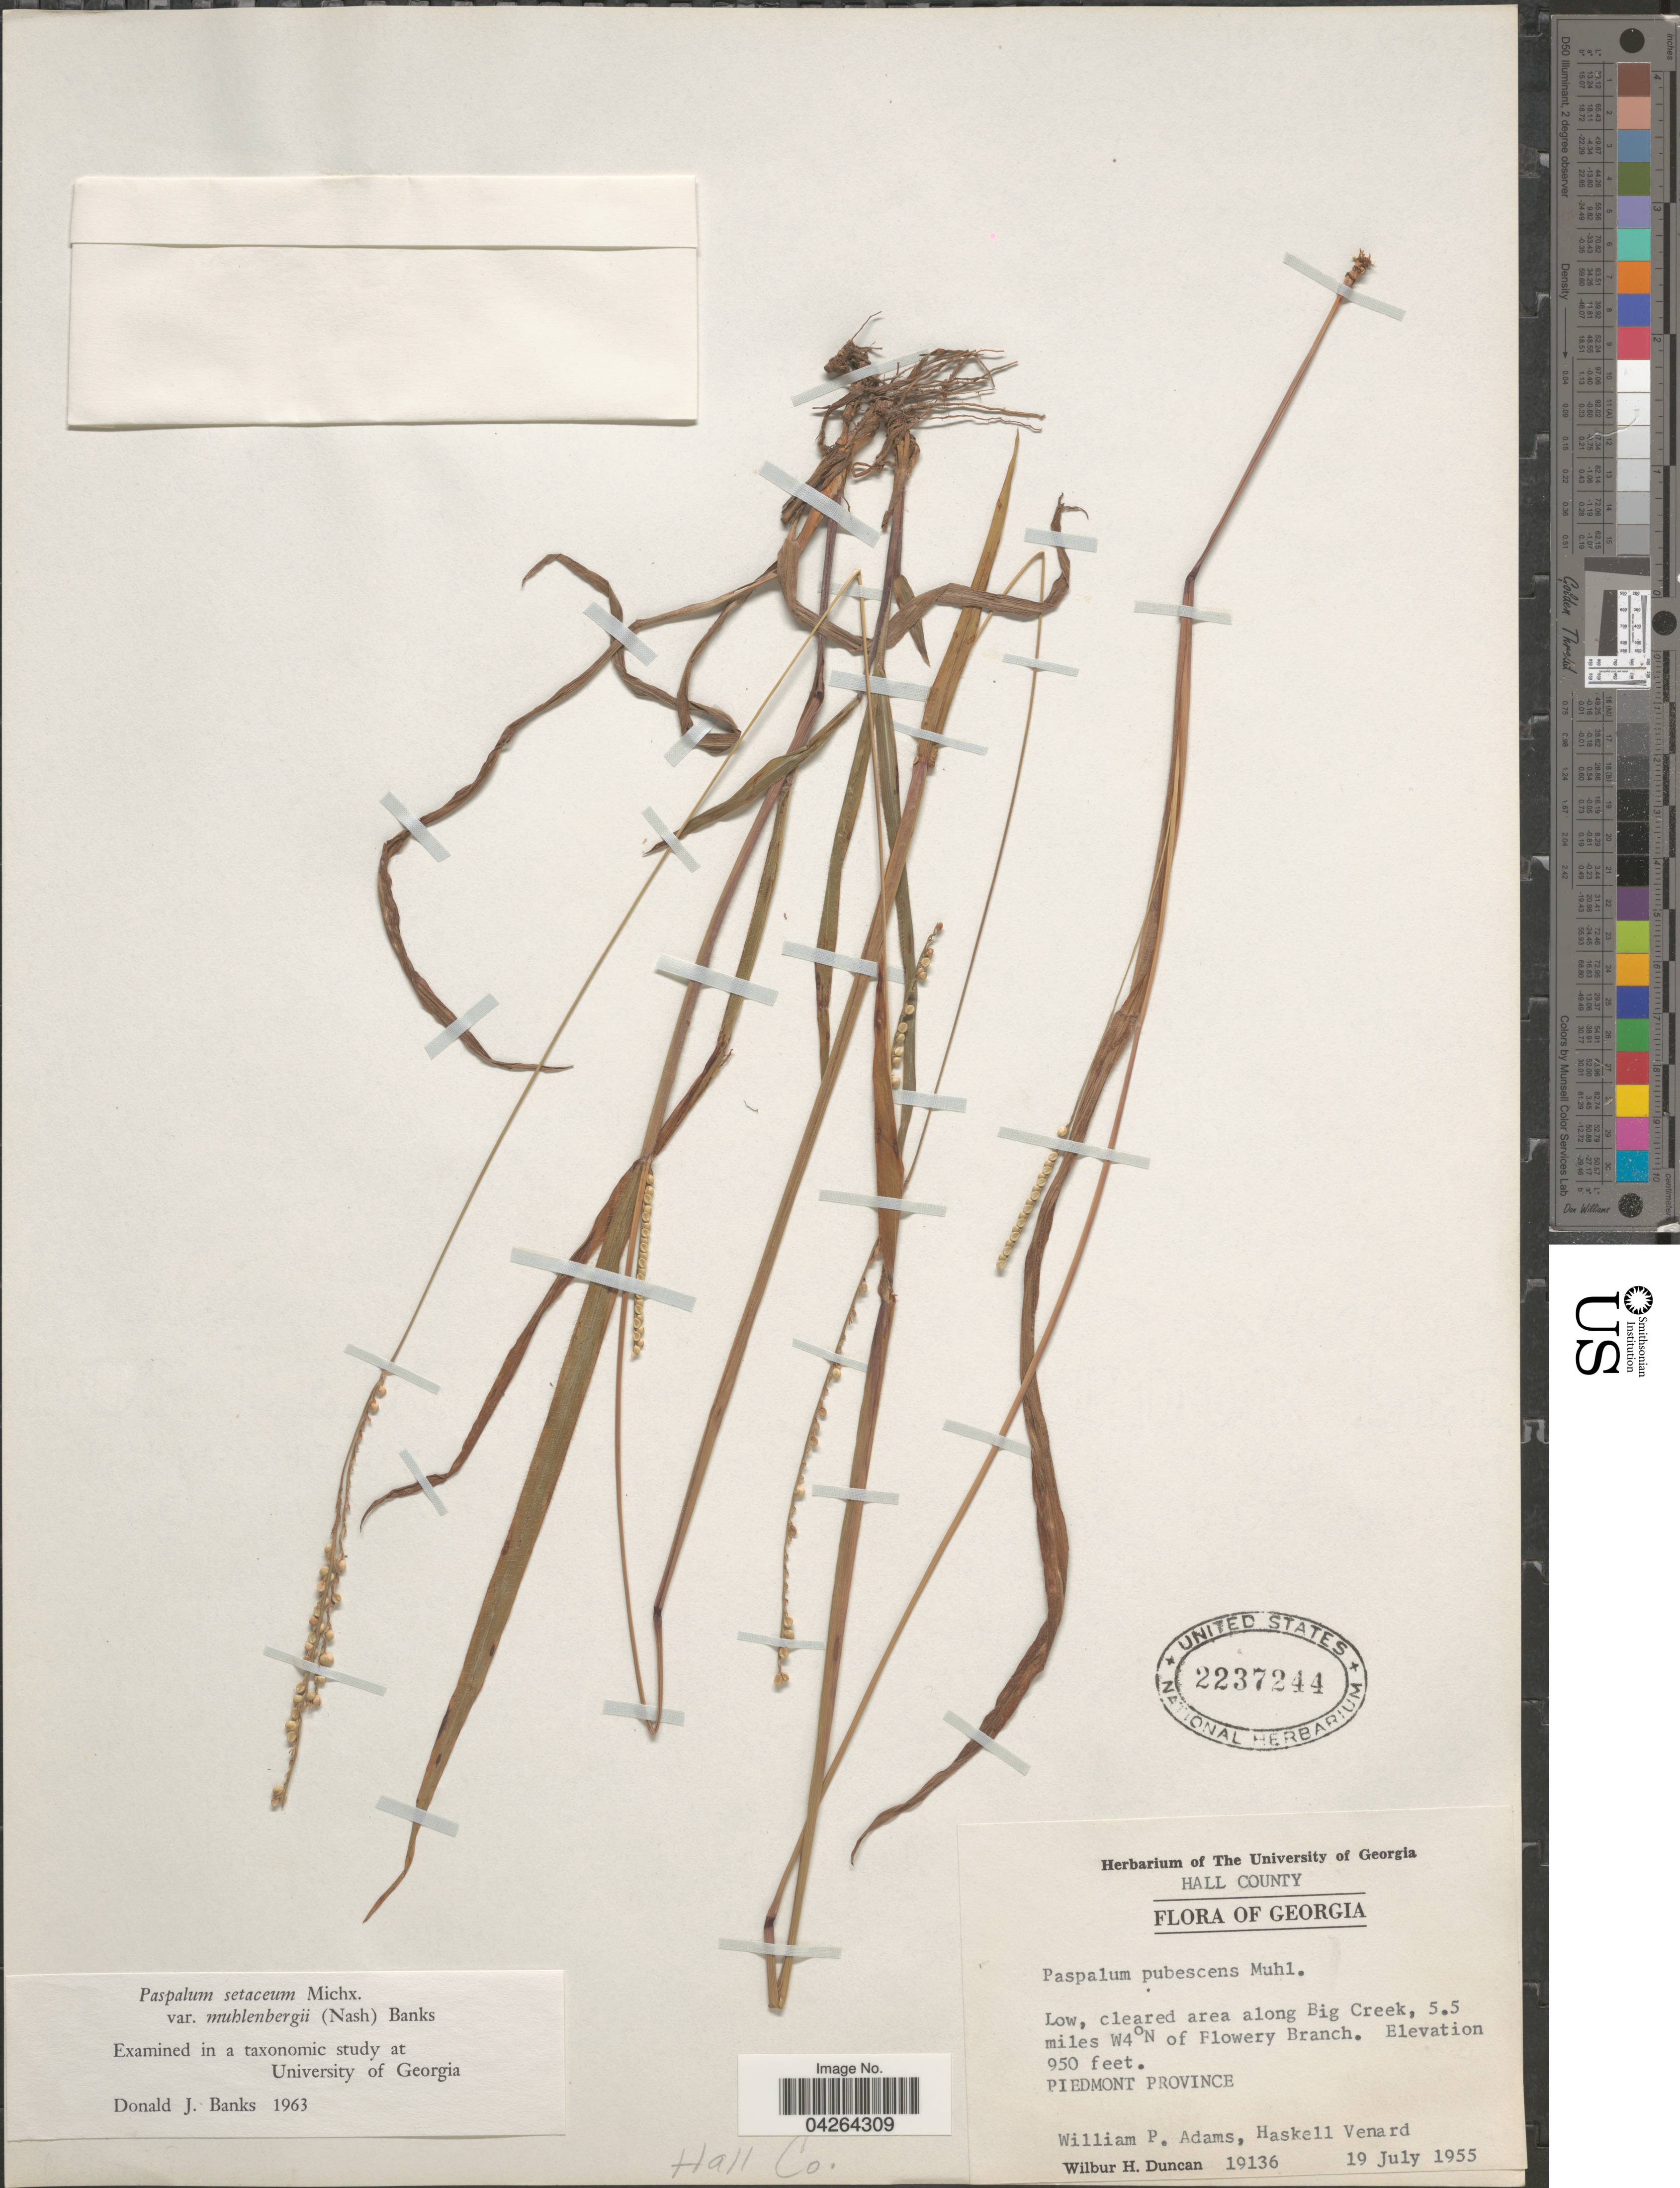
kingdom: Plantae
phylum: Tracheophyta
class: Liliopsida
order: Poales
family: Poaceae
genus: Paspalum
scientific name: Paspalum setaceum var. muhlenbergii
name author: (Nash) D.J. Banks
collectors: W. H. Duncan, W. P. Adams & H. Venard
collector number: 19136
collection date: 1955-07-19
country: United States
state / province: Georgia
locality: Hall County. Low, cleared area along Big Creek, 5.5 miles W4°N of Flowery Branch. Piedmont Province.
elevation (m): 290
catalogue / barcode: US 2237244